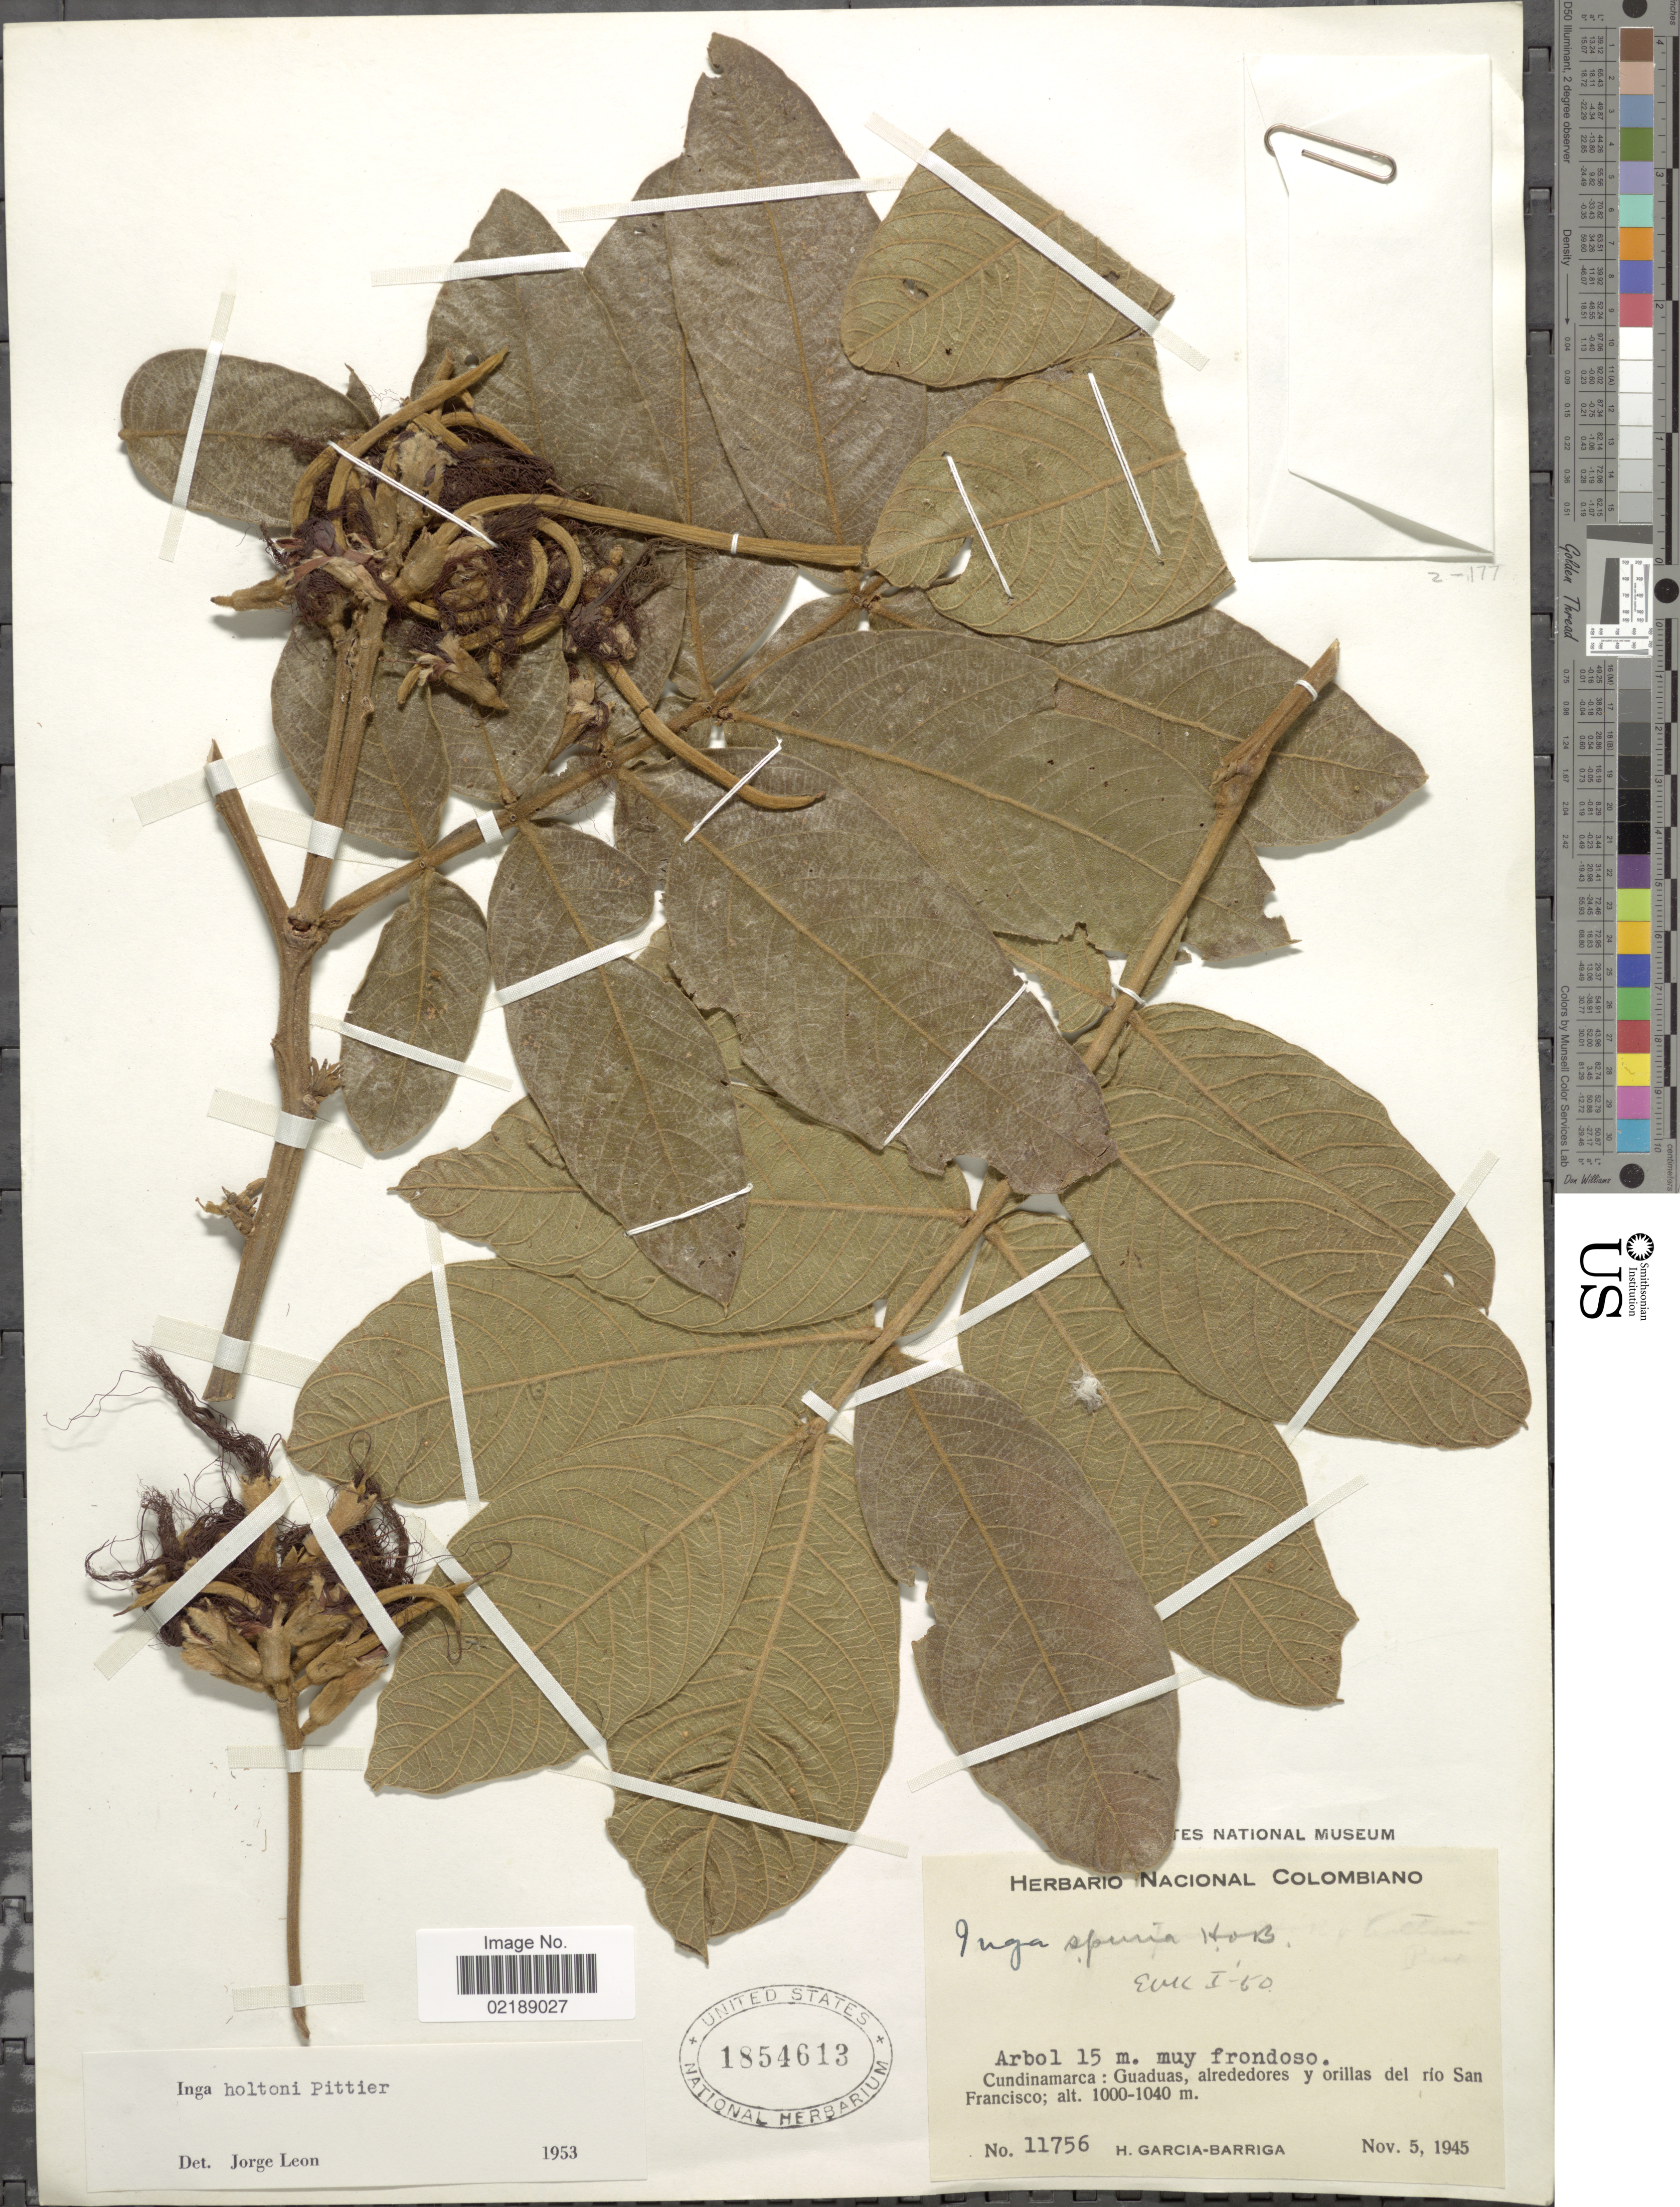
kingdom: Plantae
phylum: Tracheophyta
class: Magnoliopsida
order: Fabales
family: Fabaceae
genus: Inga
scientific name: Inga ornata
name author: Kunth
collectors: H. García Barriga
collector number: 11756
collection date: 1945-11-05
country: Colombia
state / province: Cundinamarca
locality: Guaduas, alrededores y orillas del Rio San Francisco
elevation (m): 1000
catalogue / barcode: US 1854613